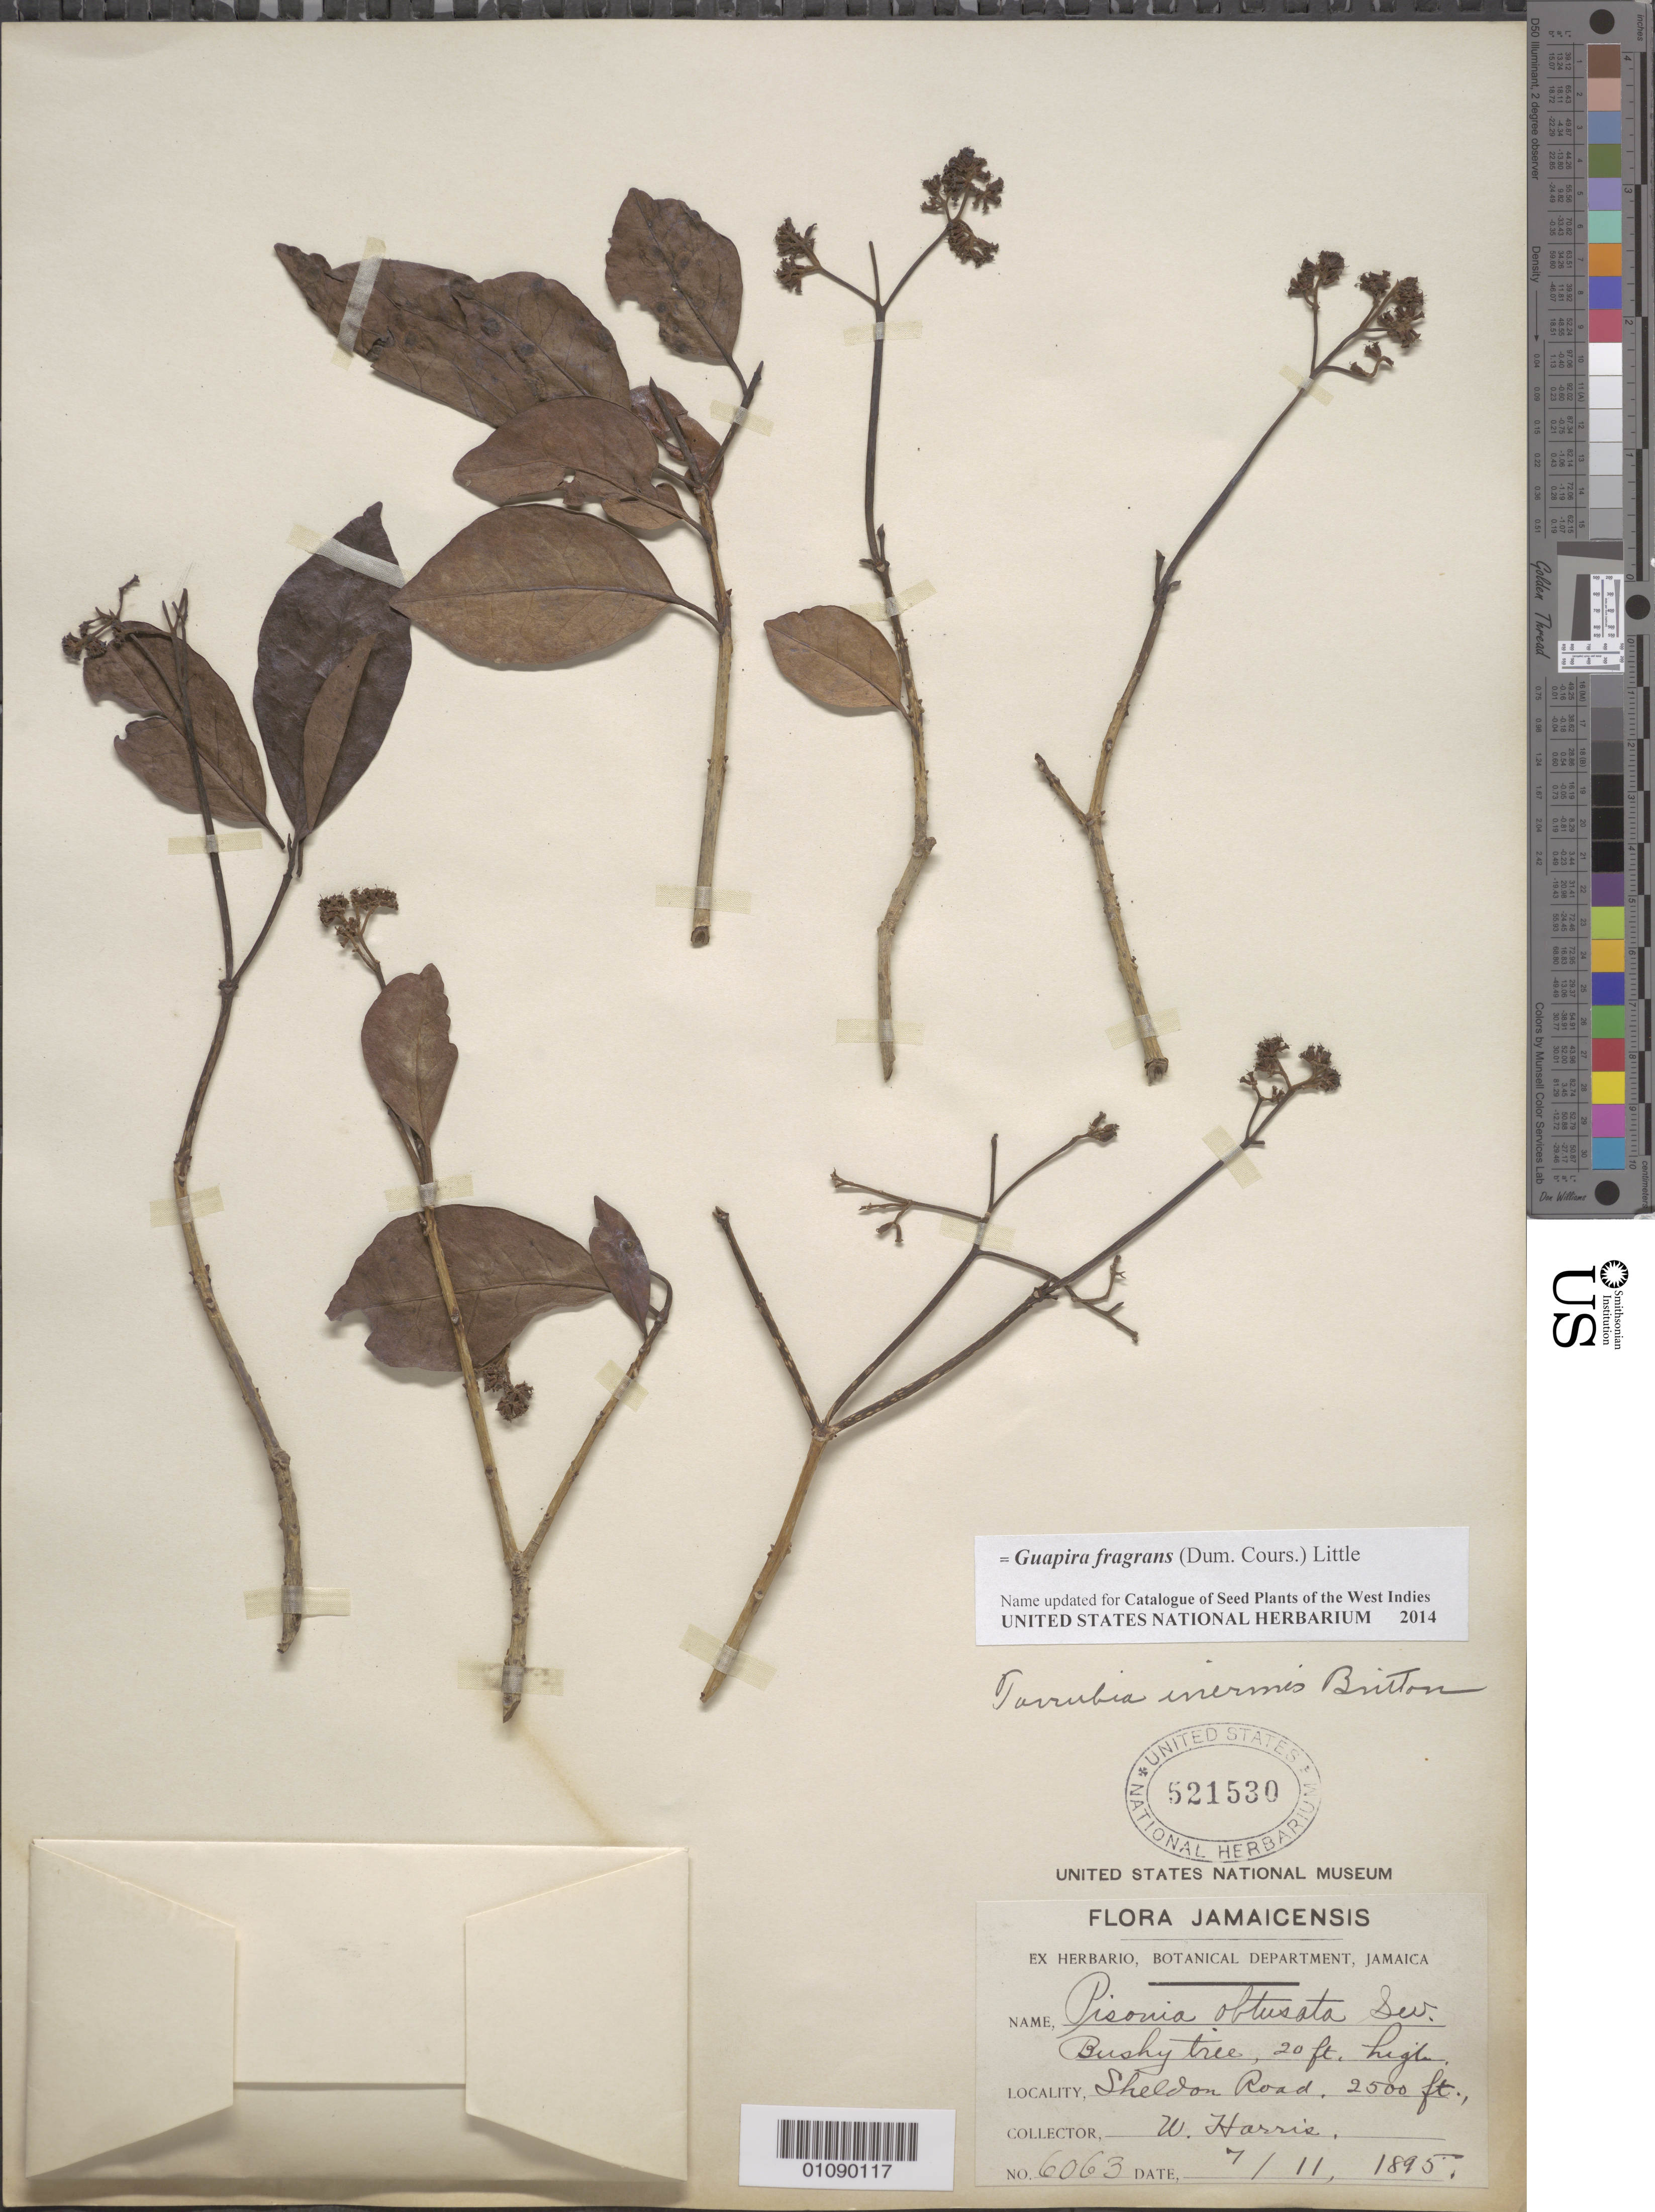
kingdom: Plantae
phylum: Tracheophyta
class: Magnoliopsida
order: Caryophyllales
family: Nyctaginaceae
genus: Guapira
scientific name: Guapira fragrans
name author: (Dum. Cours.) Little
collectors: W. Harris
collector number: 6063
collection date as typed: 07 Nov 1895 or 11 Jul 1895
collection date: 1895-07-11 or 1895-11-07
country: Jamaica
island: Jamaica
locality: Sheldon Road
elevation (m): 762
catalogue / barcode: US 521530